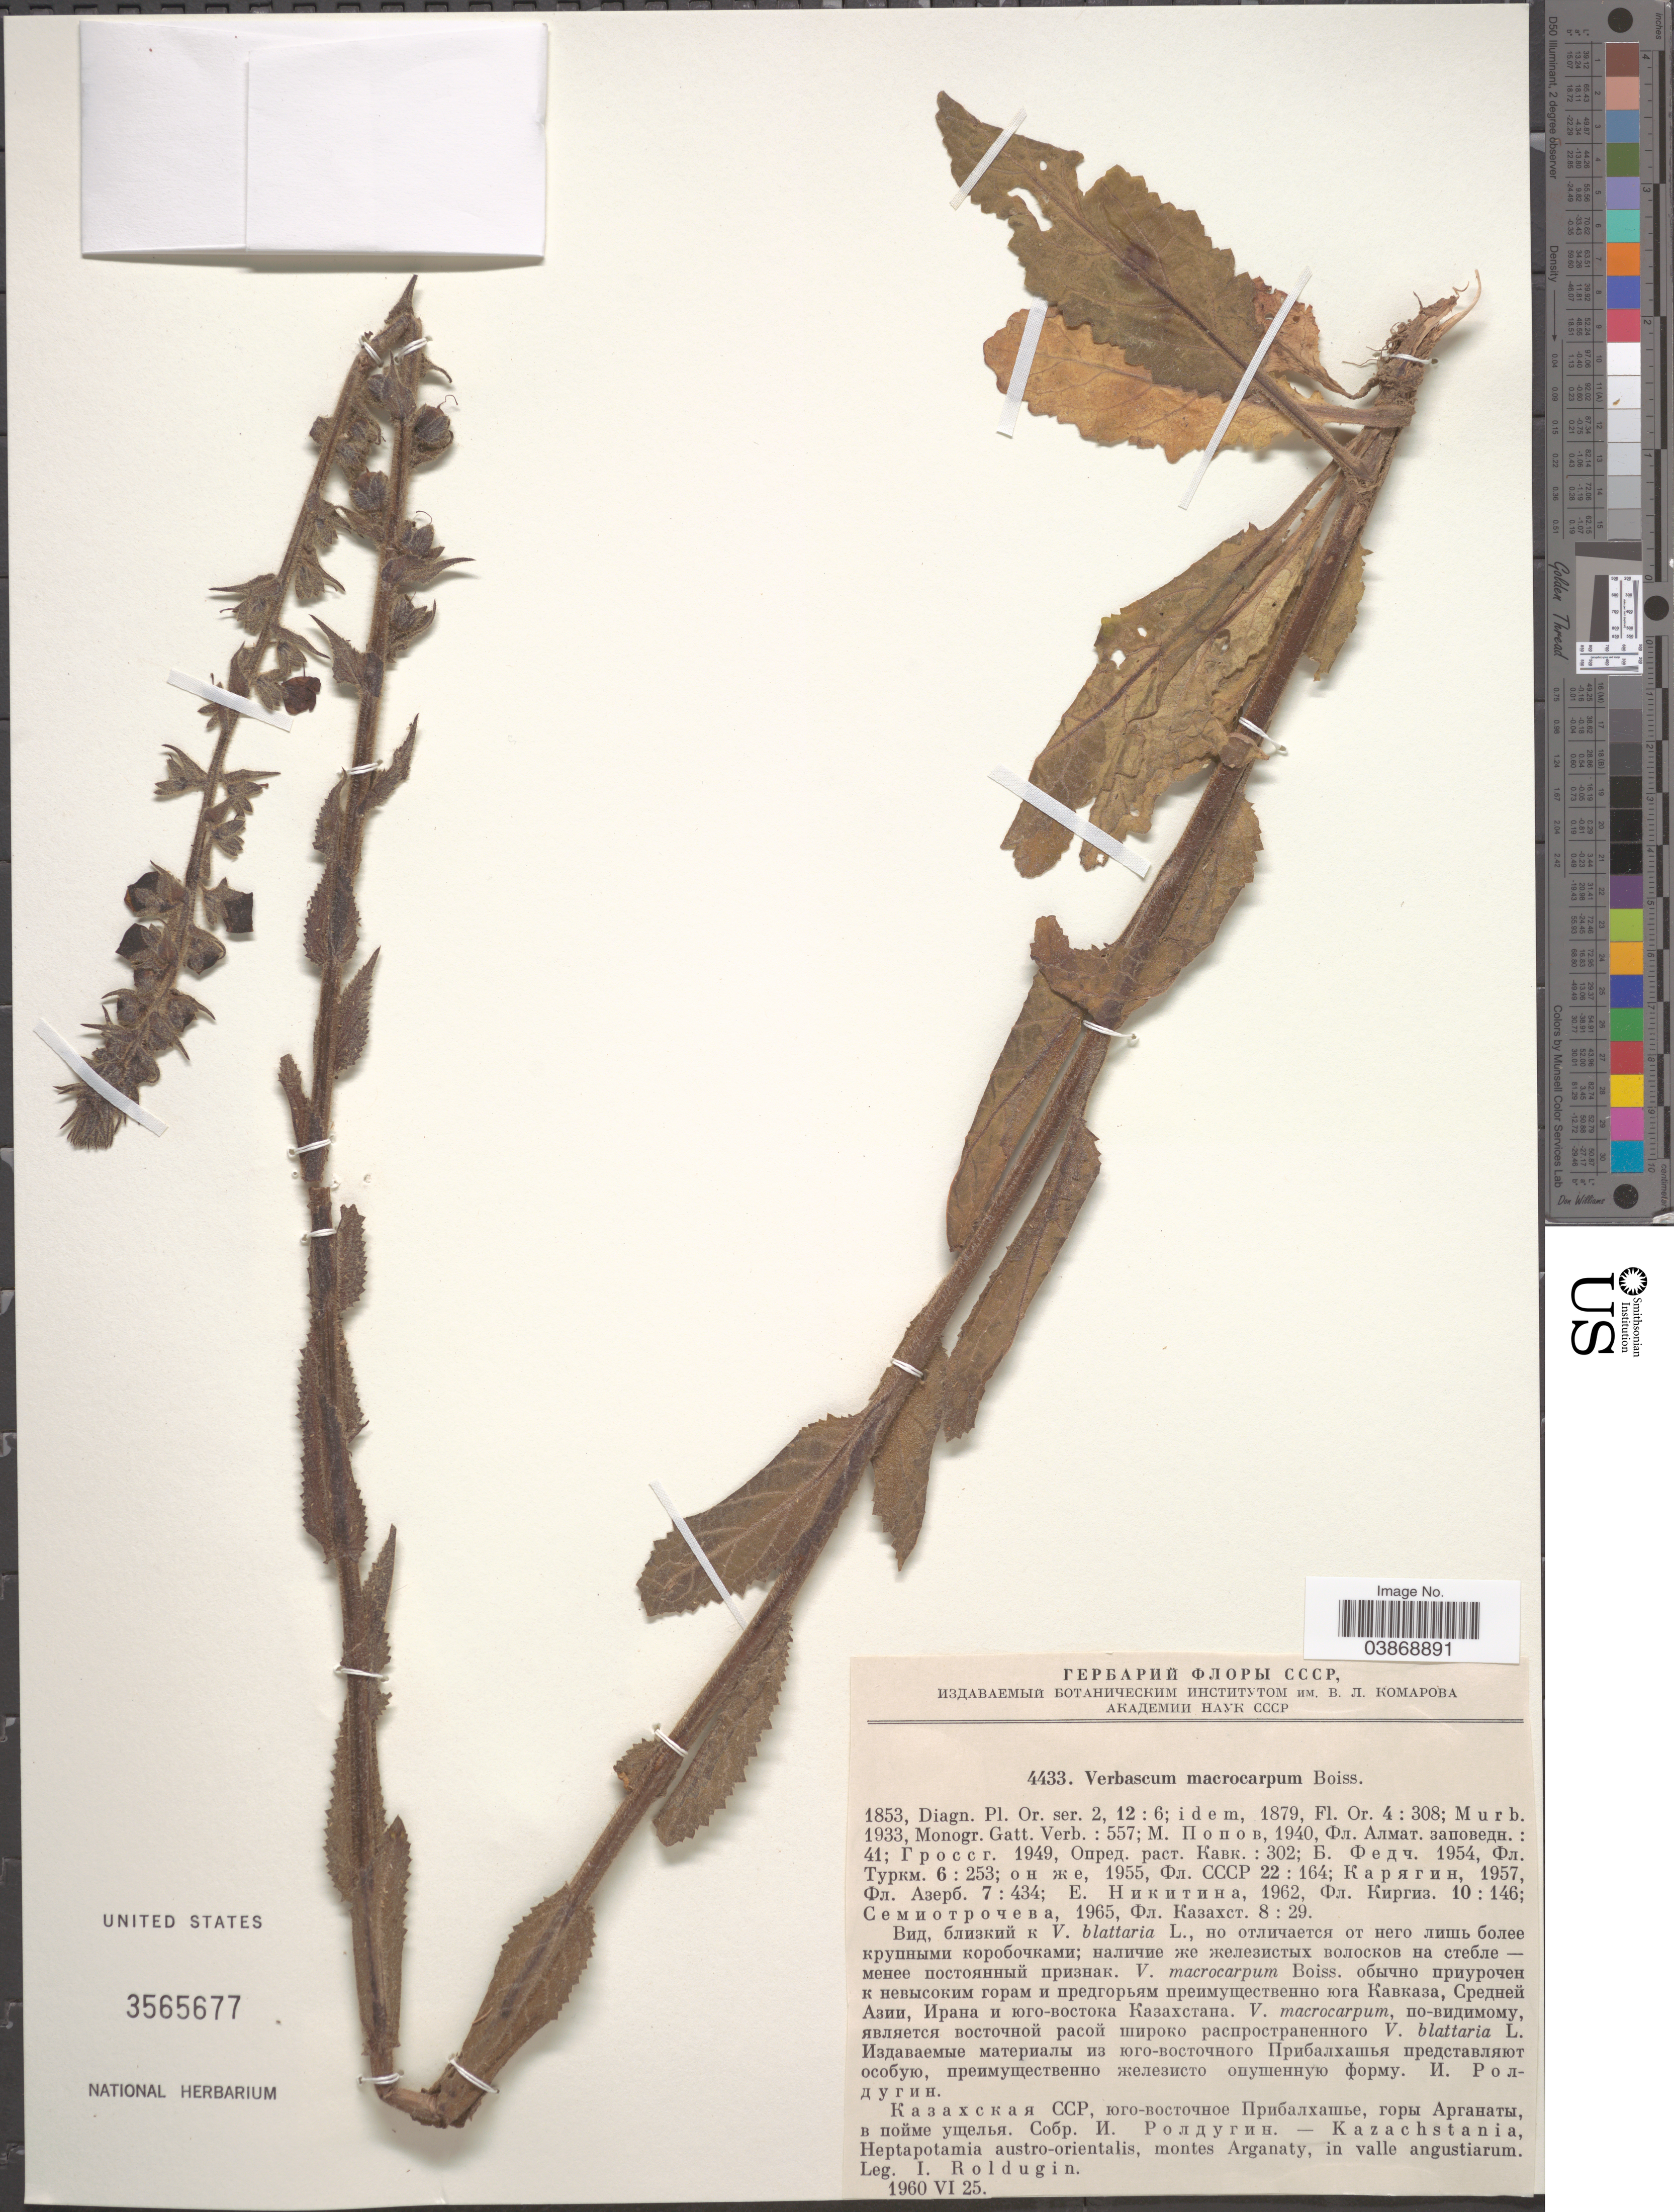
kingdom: Plantae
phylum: Tracheophyta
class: Magnoliopsida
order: Lamiales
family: Scrophulariaceae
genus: Verbascum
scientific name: Verbascum macrocarpum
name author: Boiss.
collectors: I. Roldugin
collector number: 4433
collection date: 1960-06-25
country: Kazakhstan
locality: Kazachstania, Heptapotamia austro-orientalis, montes Arganaty, in valle angustiarum.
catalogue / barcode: US 3565677